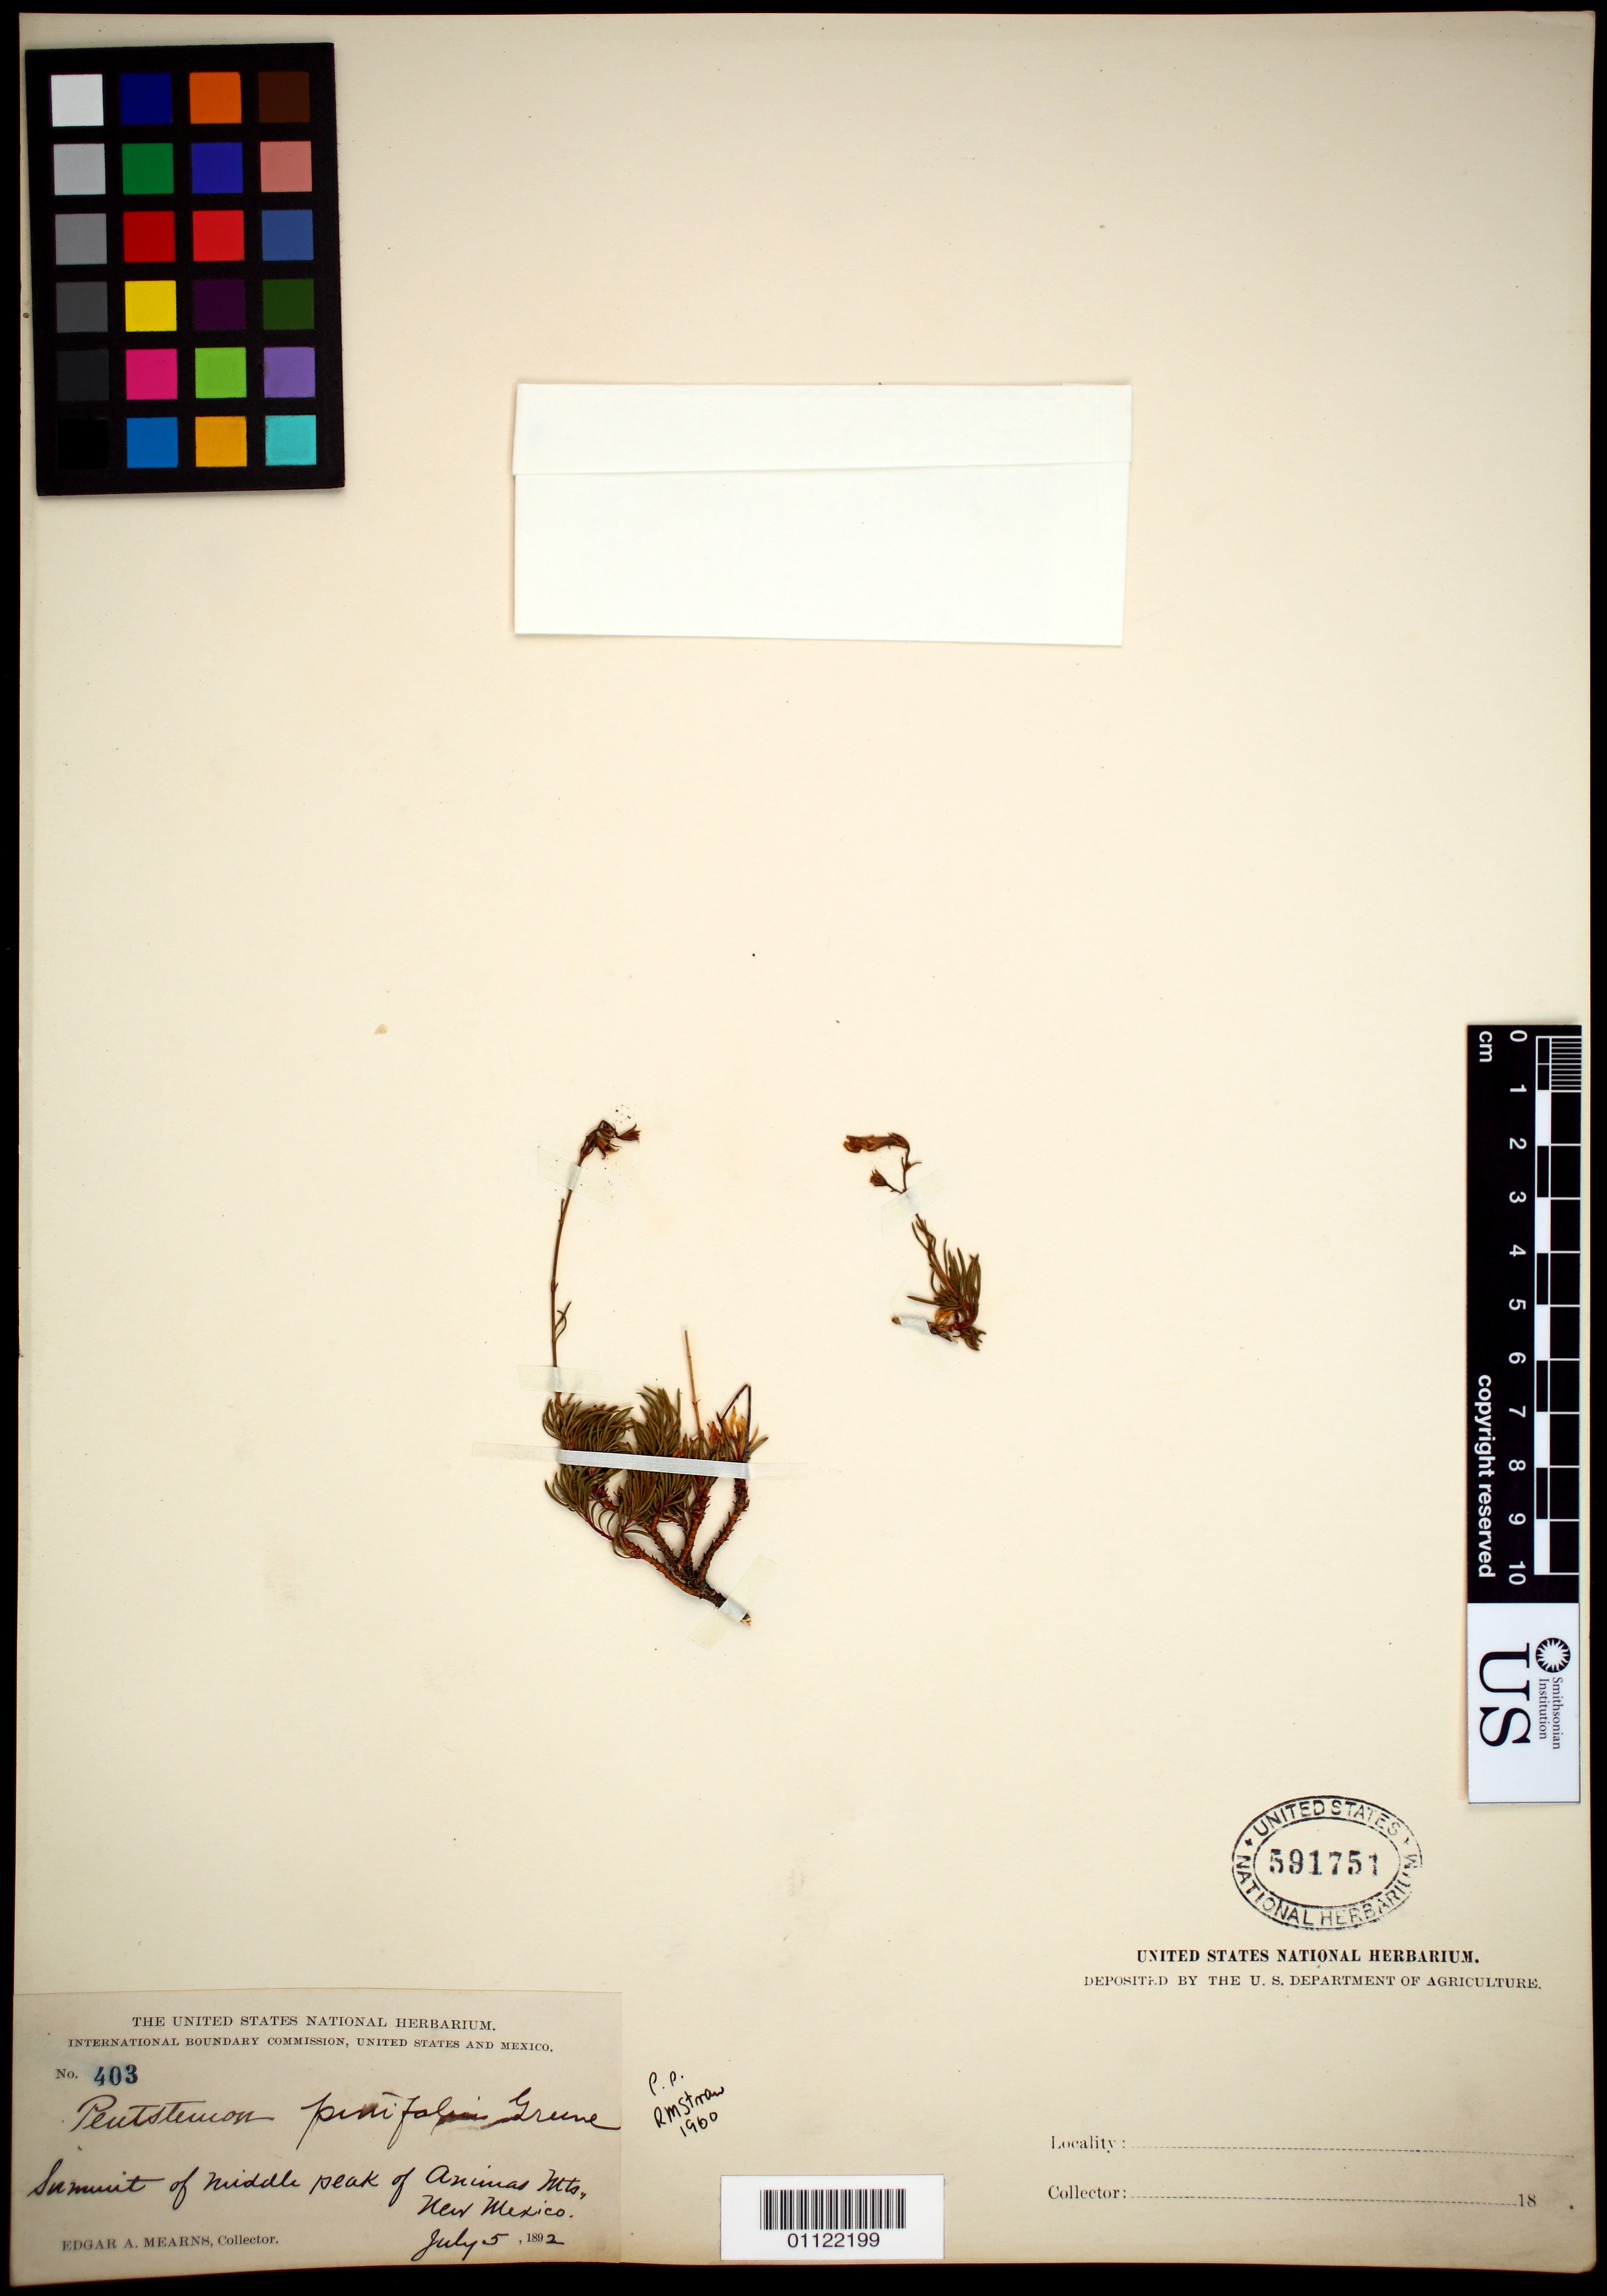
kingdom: Plantae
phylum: Tracheophyta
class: Magnoliopsida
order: Lamiales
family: Plantaginaceae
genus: Penstemon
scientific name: Penstemon pinifolius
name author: Greene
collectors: E. A. Mearns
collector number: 403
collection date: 1892-07-05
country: United States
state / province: New Mexico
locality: Summit of middle peak of Animas Mts.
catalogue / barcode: US 591751